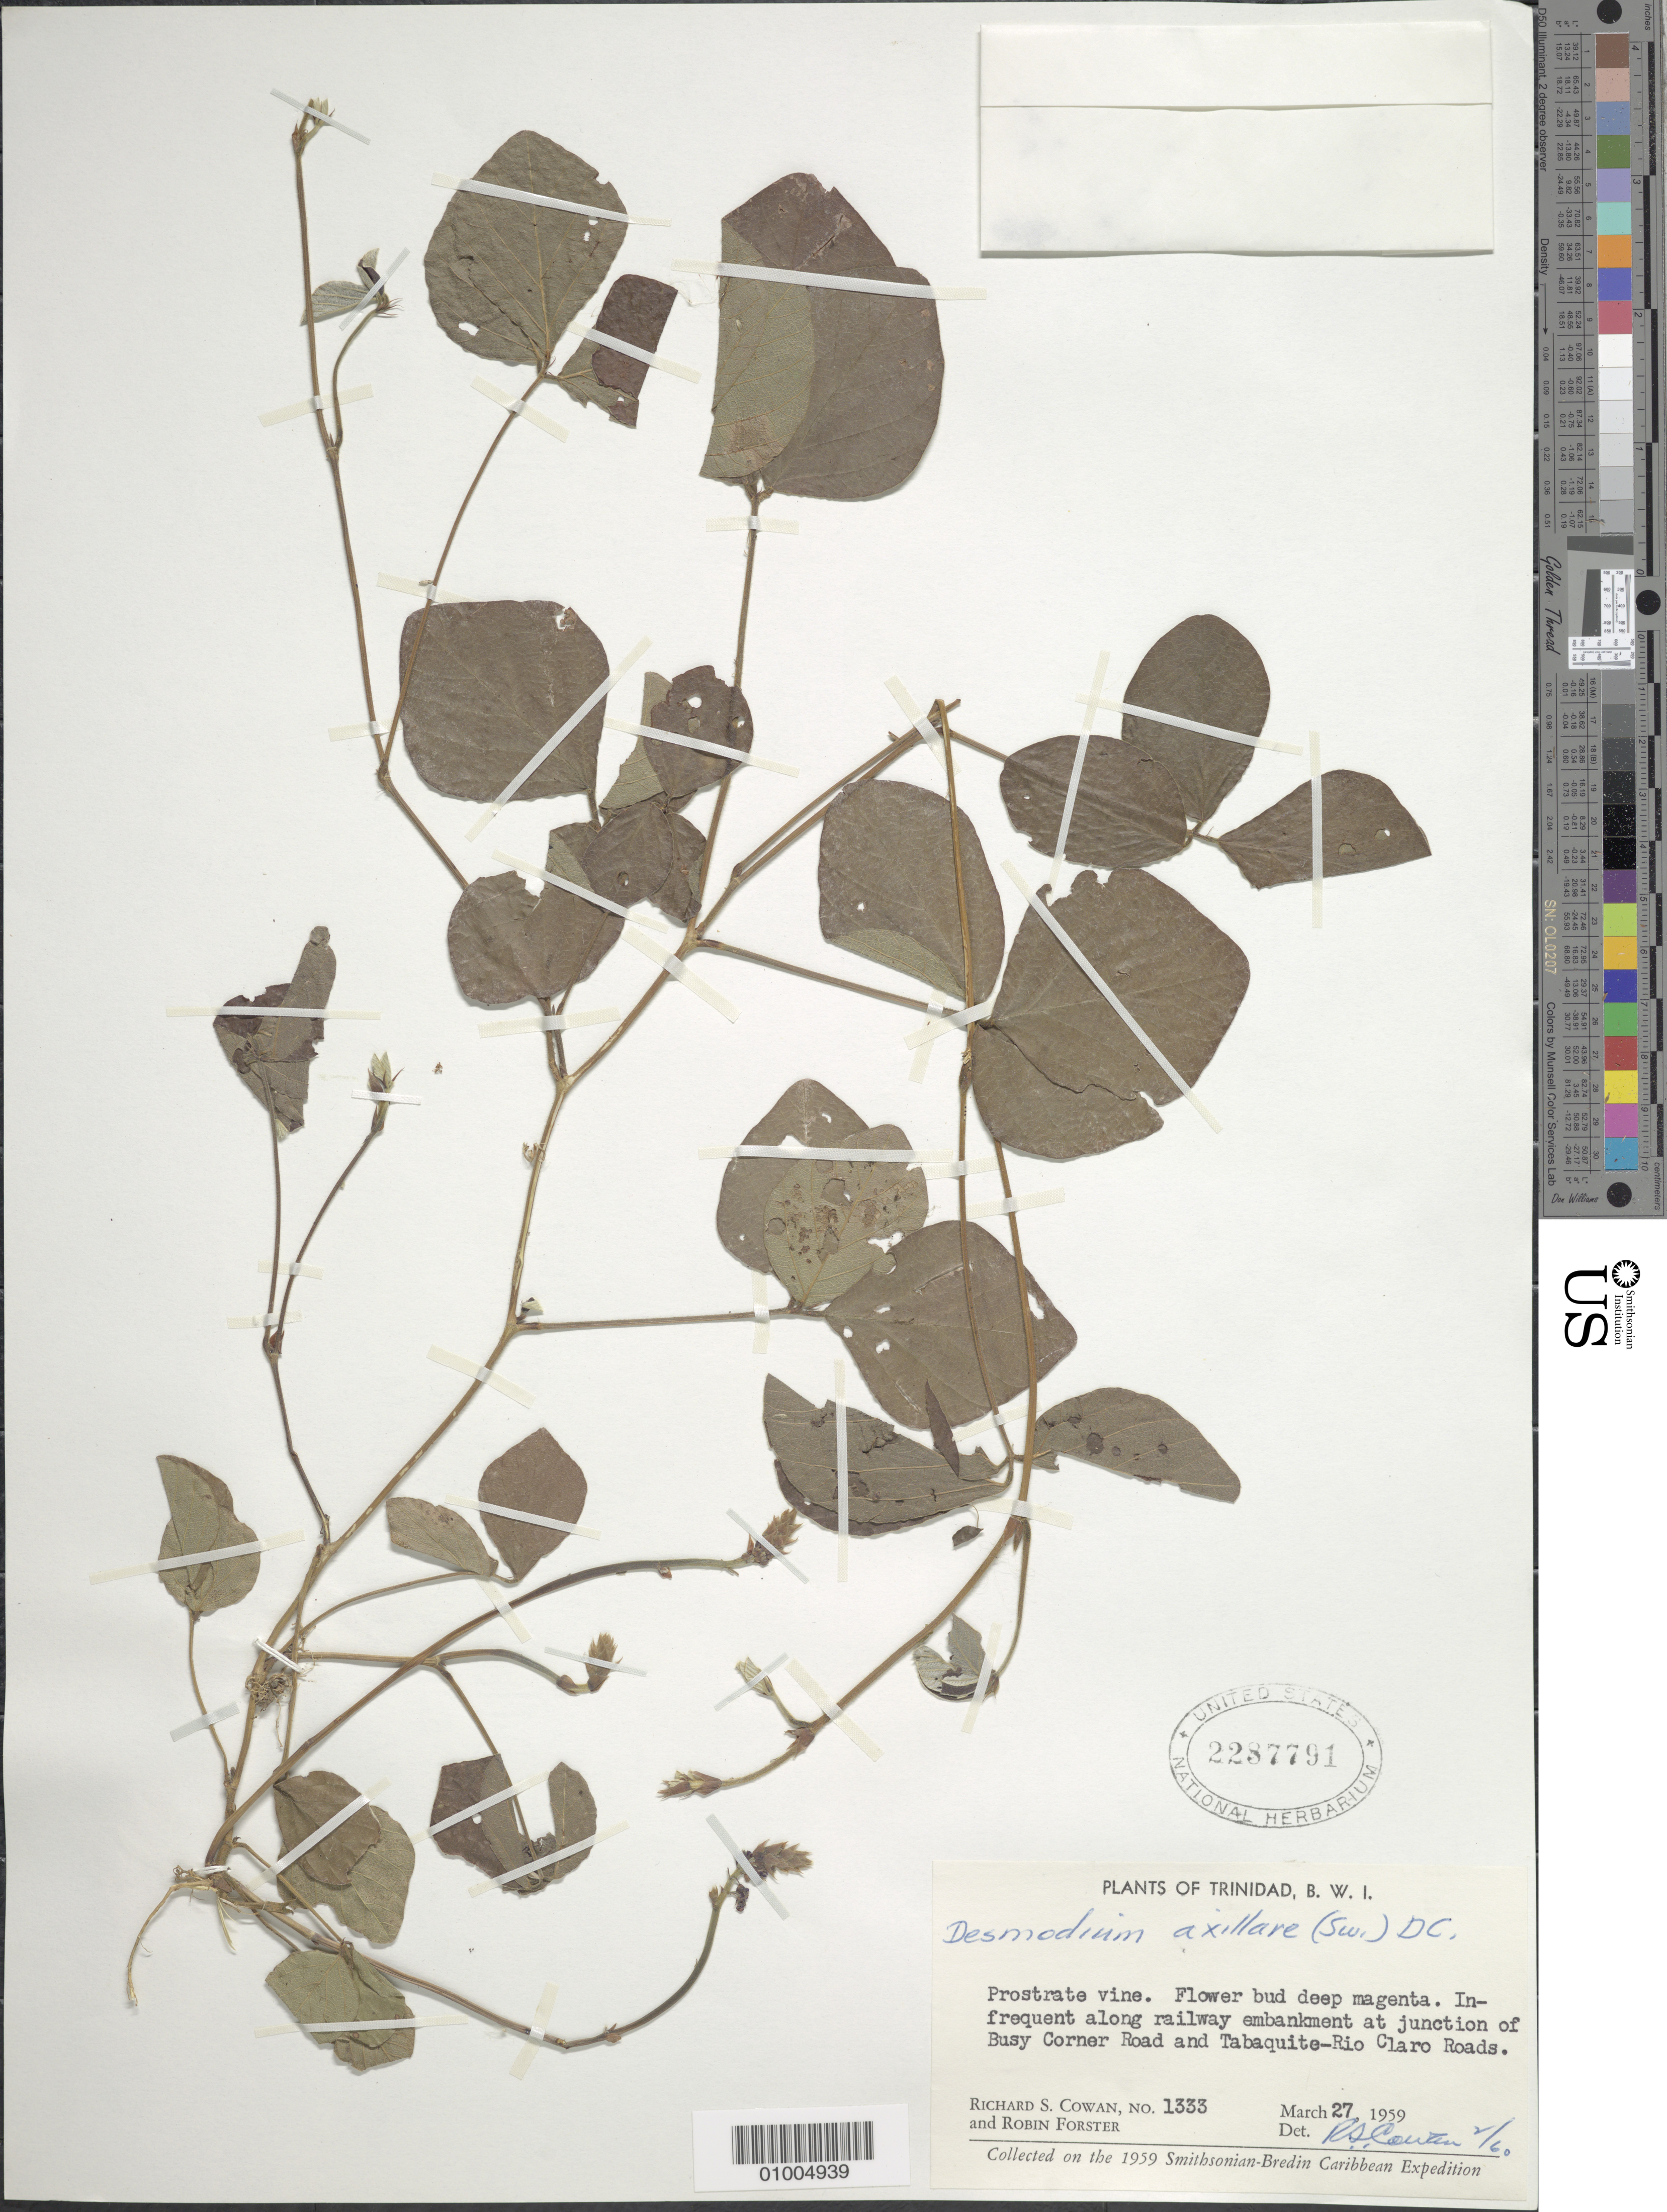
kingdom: Plantae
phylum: Tracheophyta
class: Magnoliopsida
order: Fabales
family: Fabaceae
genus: Desmodium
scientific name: Desmodium axillare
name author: (Sw.) DC.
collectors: R. S. Cowan & R. Forster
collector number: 1333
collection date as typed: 27 Mar 1959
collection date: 1959-03-27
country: Trinidad and Tobago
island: Trinidad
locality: Infrequent along railway enbankment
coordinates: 0 N, 0 E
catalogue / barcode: US 2287791